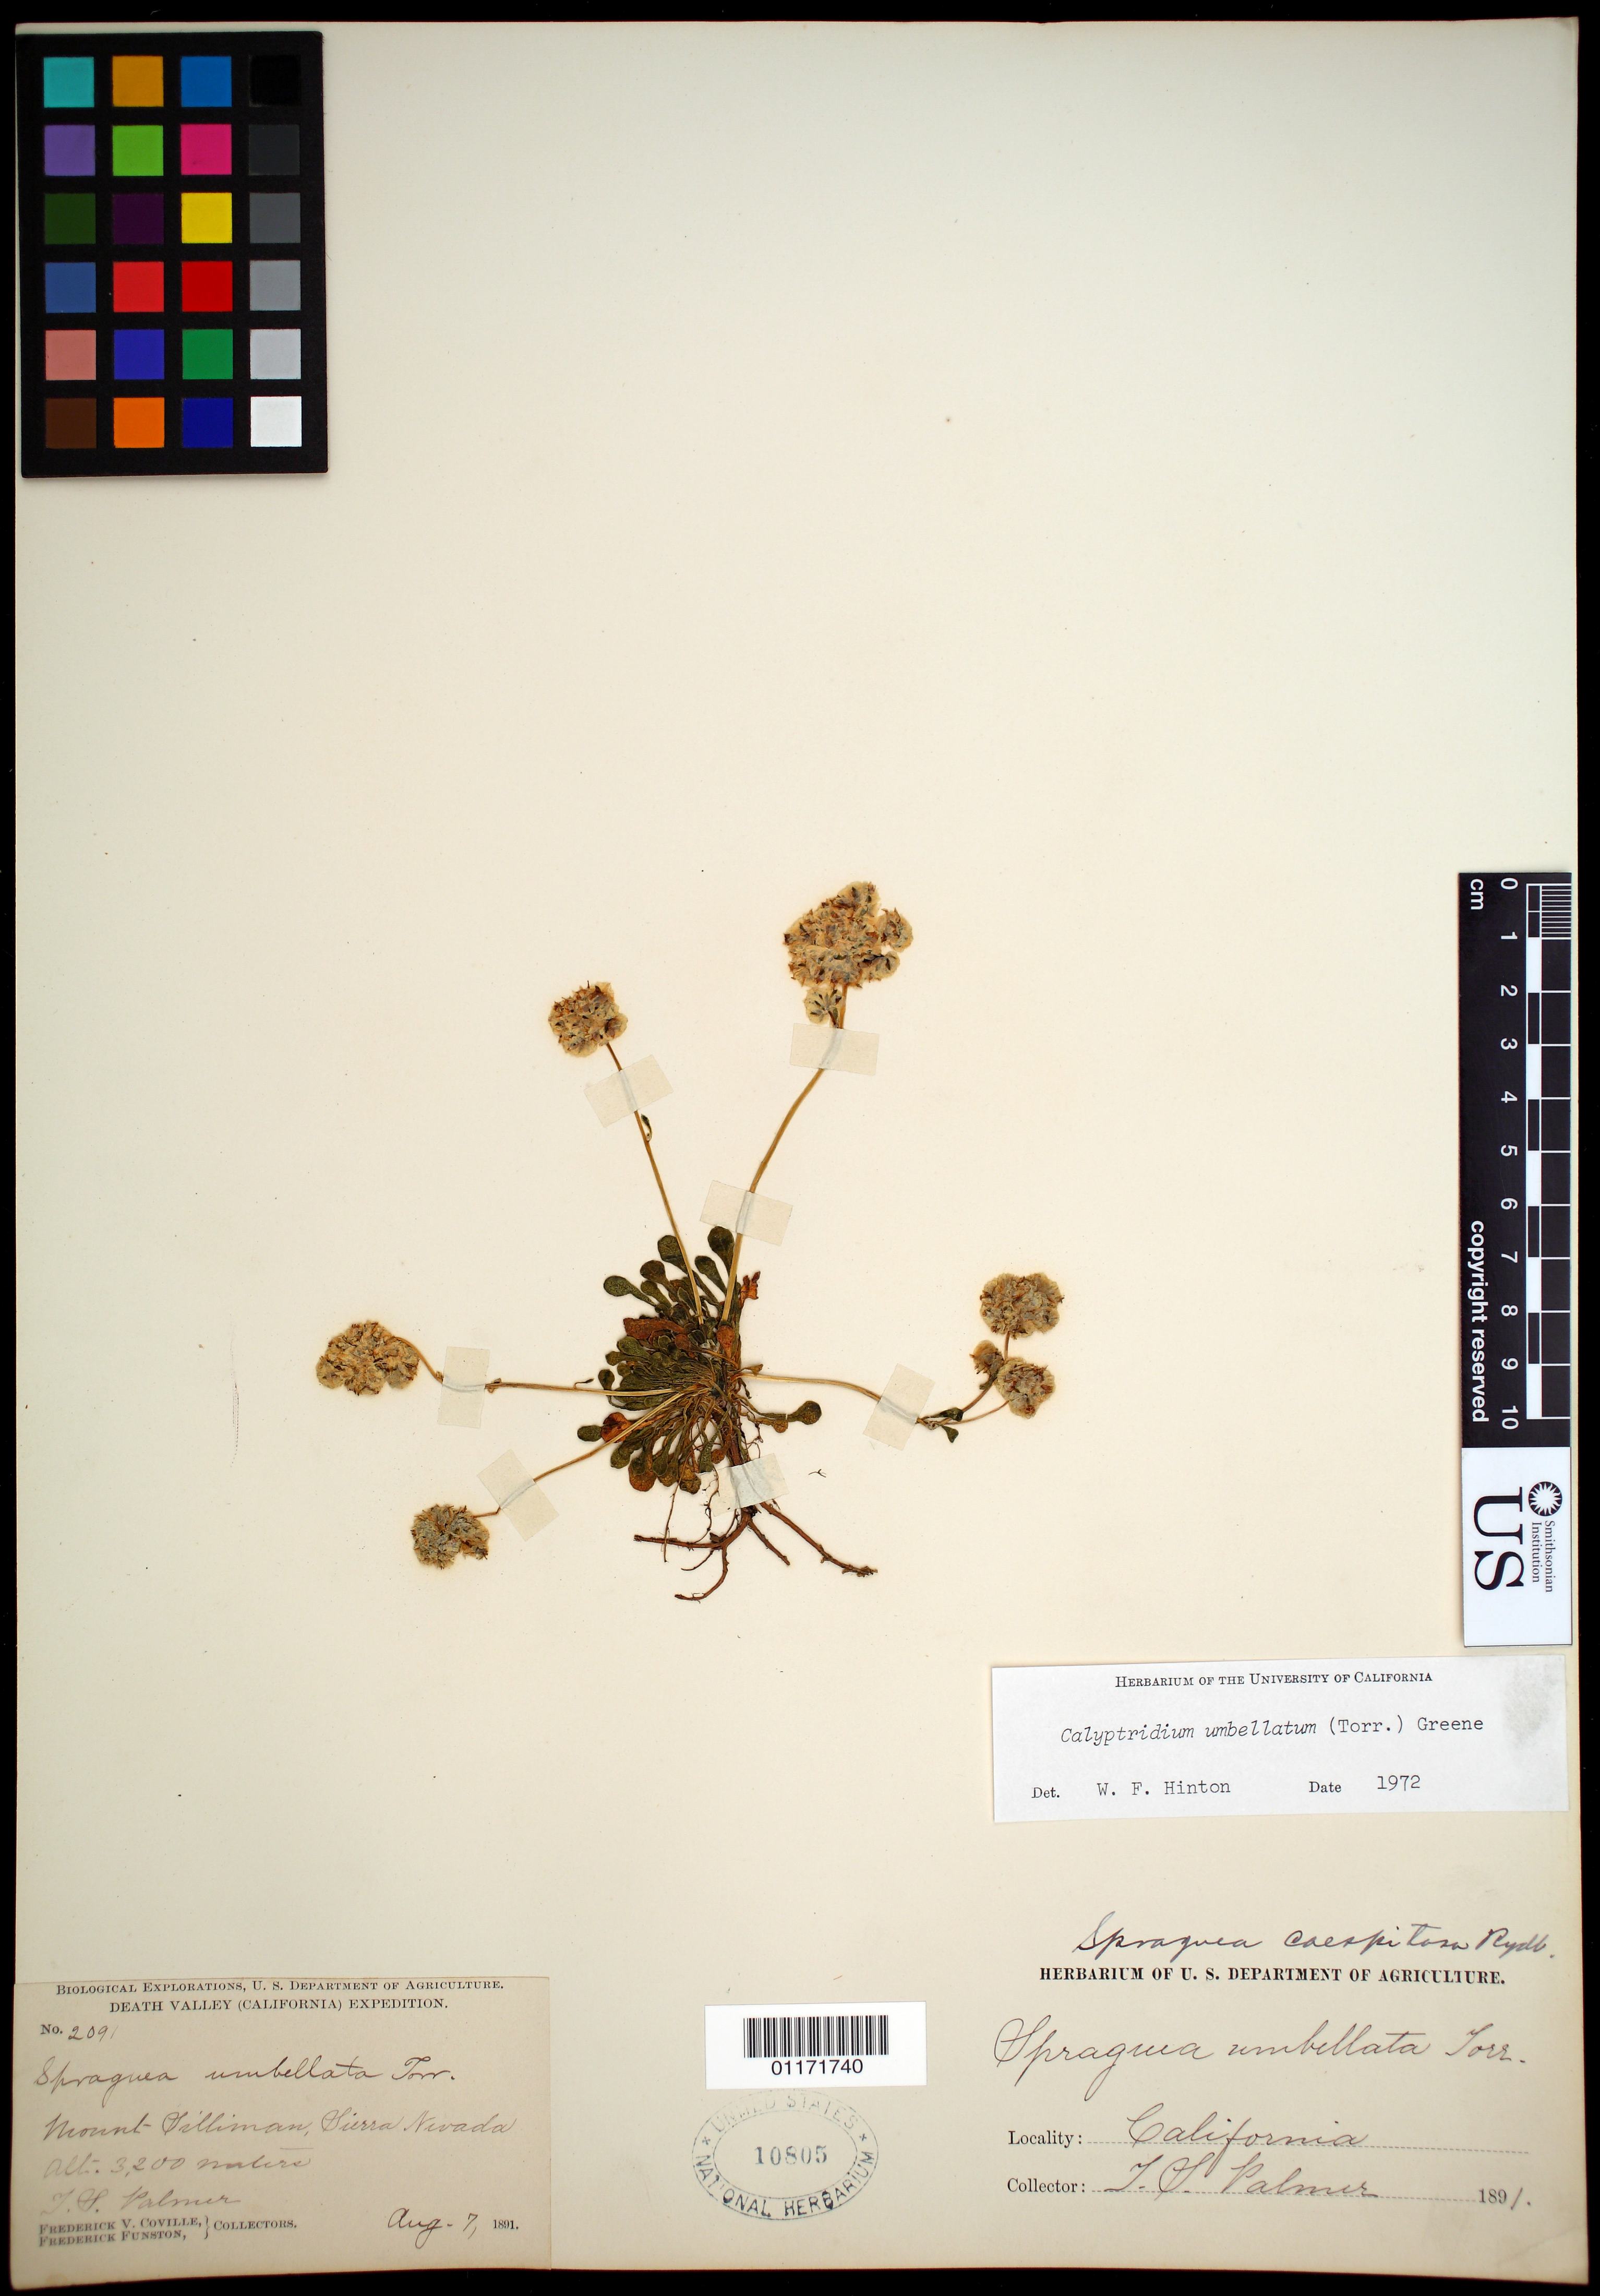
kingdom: Plantae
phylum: Tracheophyta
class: Magnoliopsida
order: Caryophyllales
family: Montiaceae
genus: Calyptridium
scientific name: Calyptridium umbellatum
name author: (Torr.) Greene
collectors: T. S. Palmer, F. V. Coville & F. Funston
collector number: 2091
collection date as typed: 07 Aug 1891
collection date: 1891-08-07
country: United States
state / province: California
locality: Mount Silliman, Sierra Nevada.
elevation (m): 3200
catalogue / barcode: US 10805